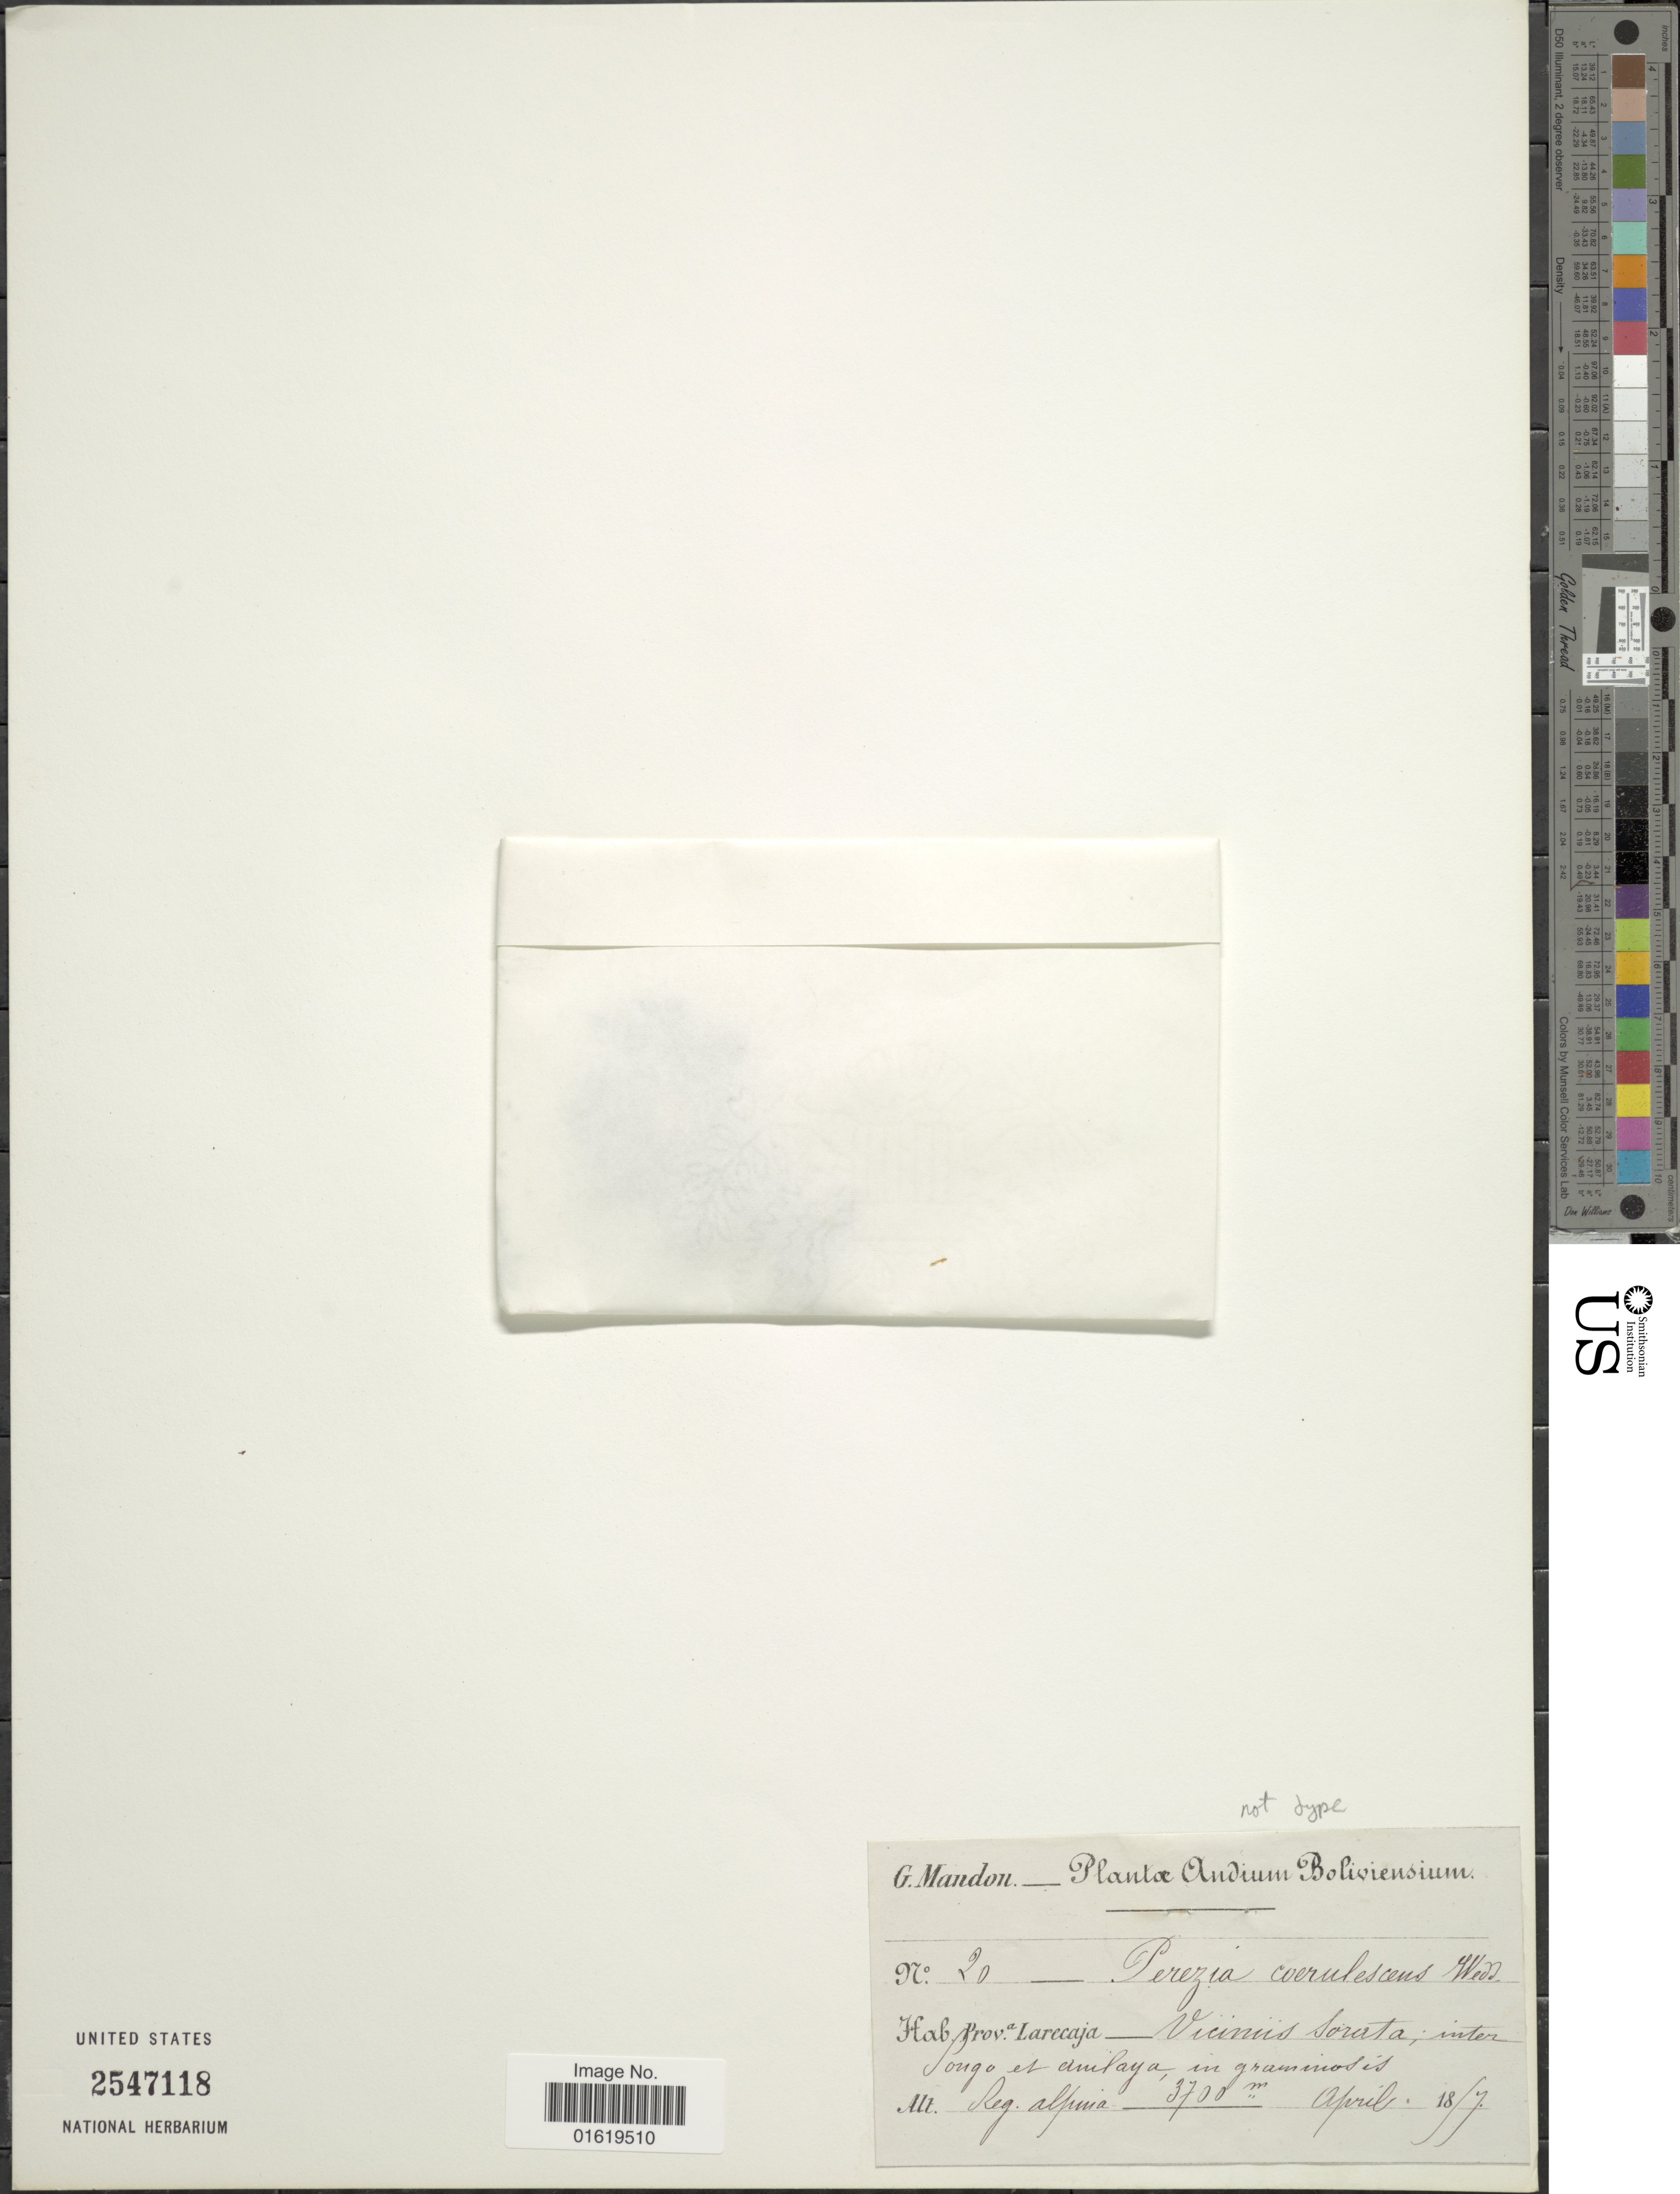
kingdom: Plantae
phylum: Tracheophyta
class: Magnoliopsida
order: Asterales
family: Asteraceae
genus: Perezia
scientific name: Perezia coerulescens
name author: Wedd.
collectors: G. Mandon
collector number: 20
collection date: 1857-04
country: Bolivia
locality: Viciniis Sorata, inter Pongo et Amilaya (Amiraya) in graminosis.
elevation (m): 3700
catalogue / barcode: US 2547118